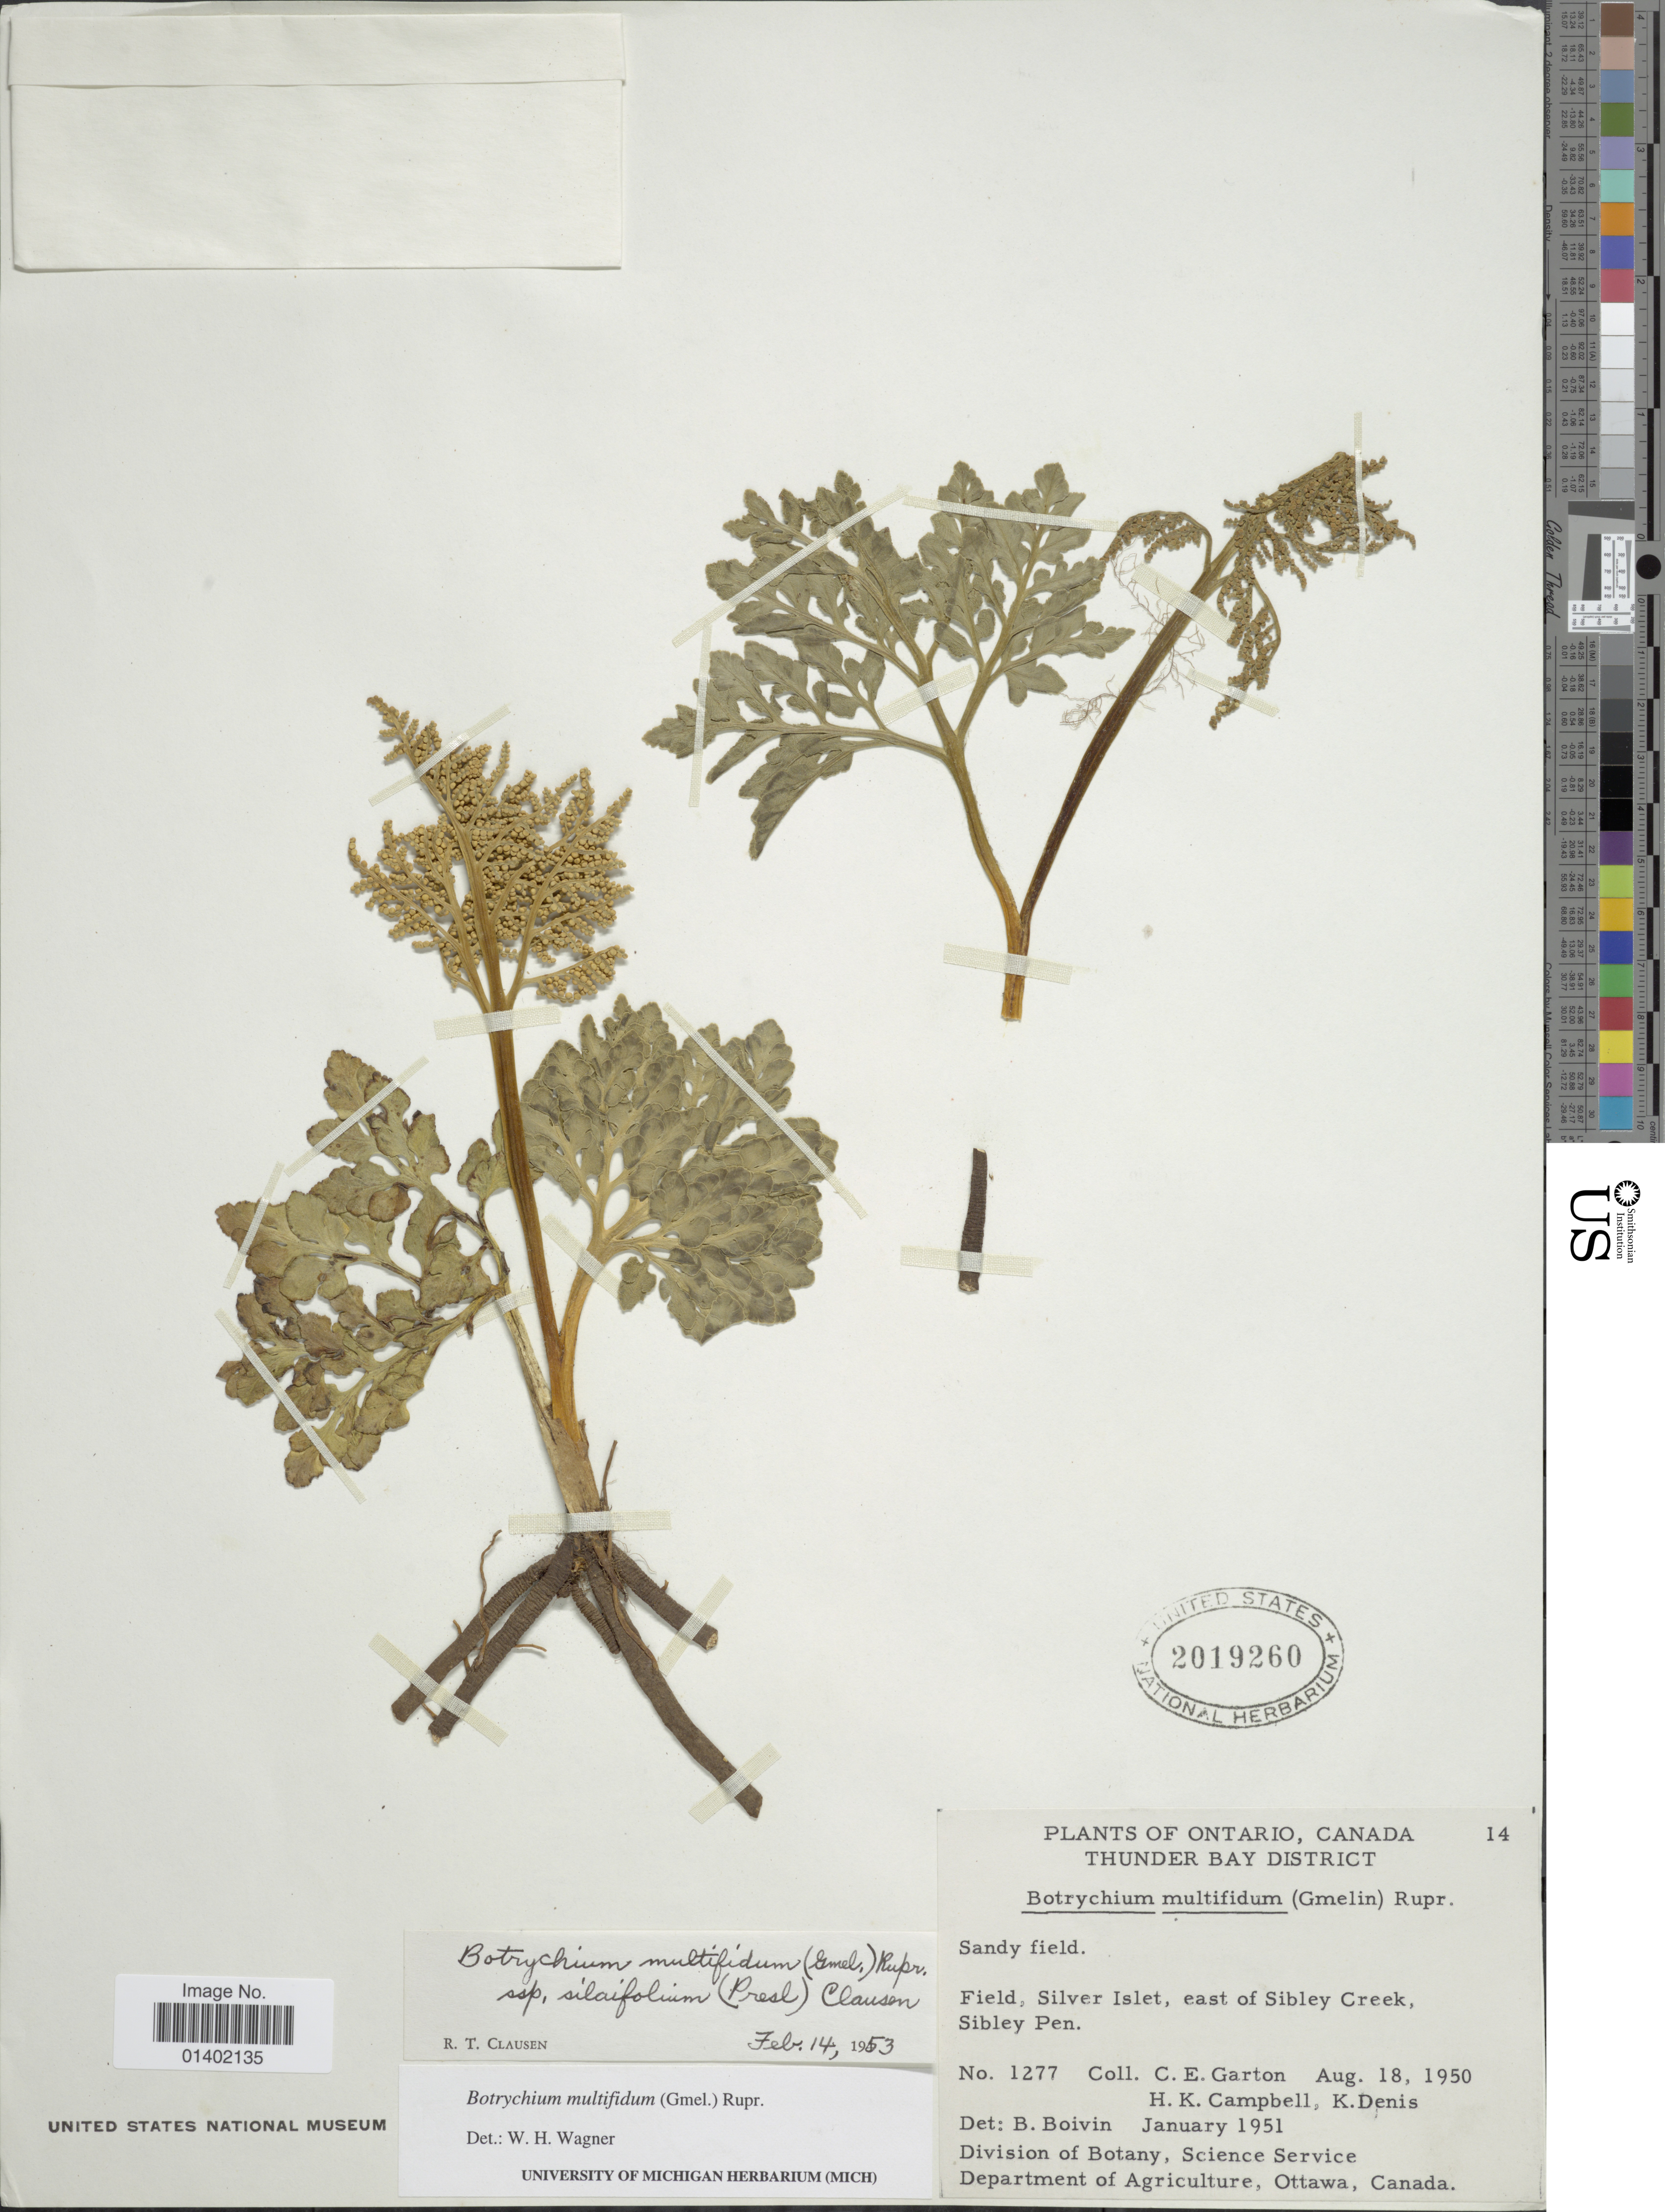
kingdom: Plantae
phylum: Tracheophyta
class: Polypodiopsida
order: Ophioglossales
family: Ophioglossaceae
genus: Botrychium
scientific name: Botrychium multifidum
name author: (J.F. Gmel.) Rupr.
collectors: C. E. Garton, H. K. Campbell & K. Denis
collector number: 1277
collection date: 1952-01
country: Canada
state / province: Ontario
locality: Thunder Bay District, Silver Islet, east of Sibley Creek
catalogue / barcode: US 2019260